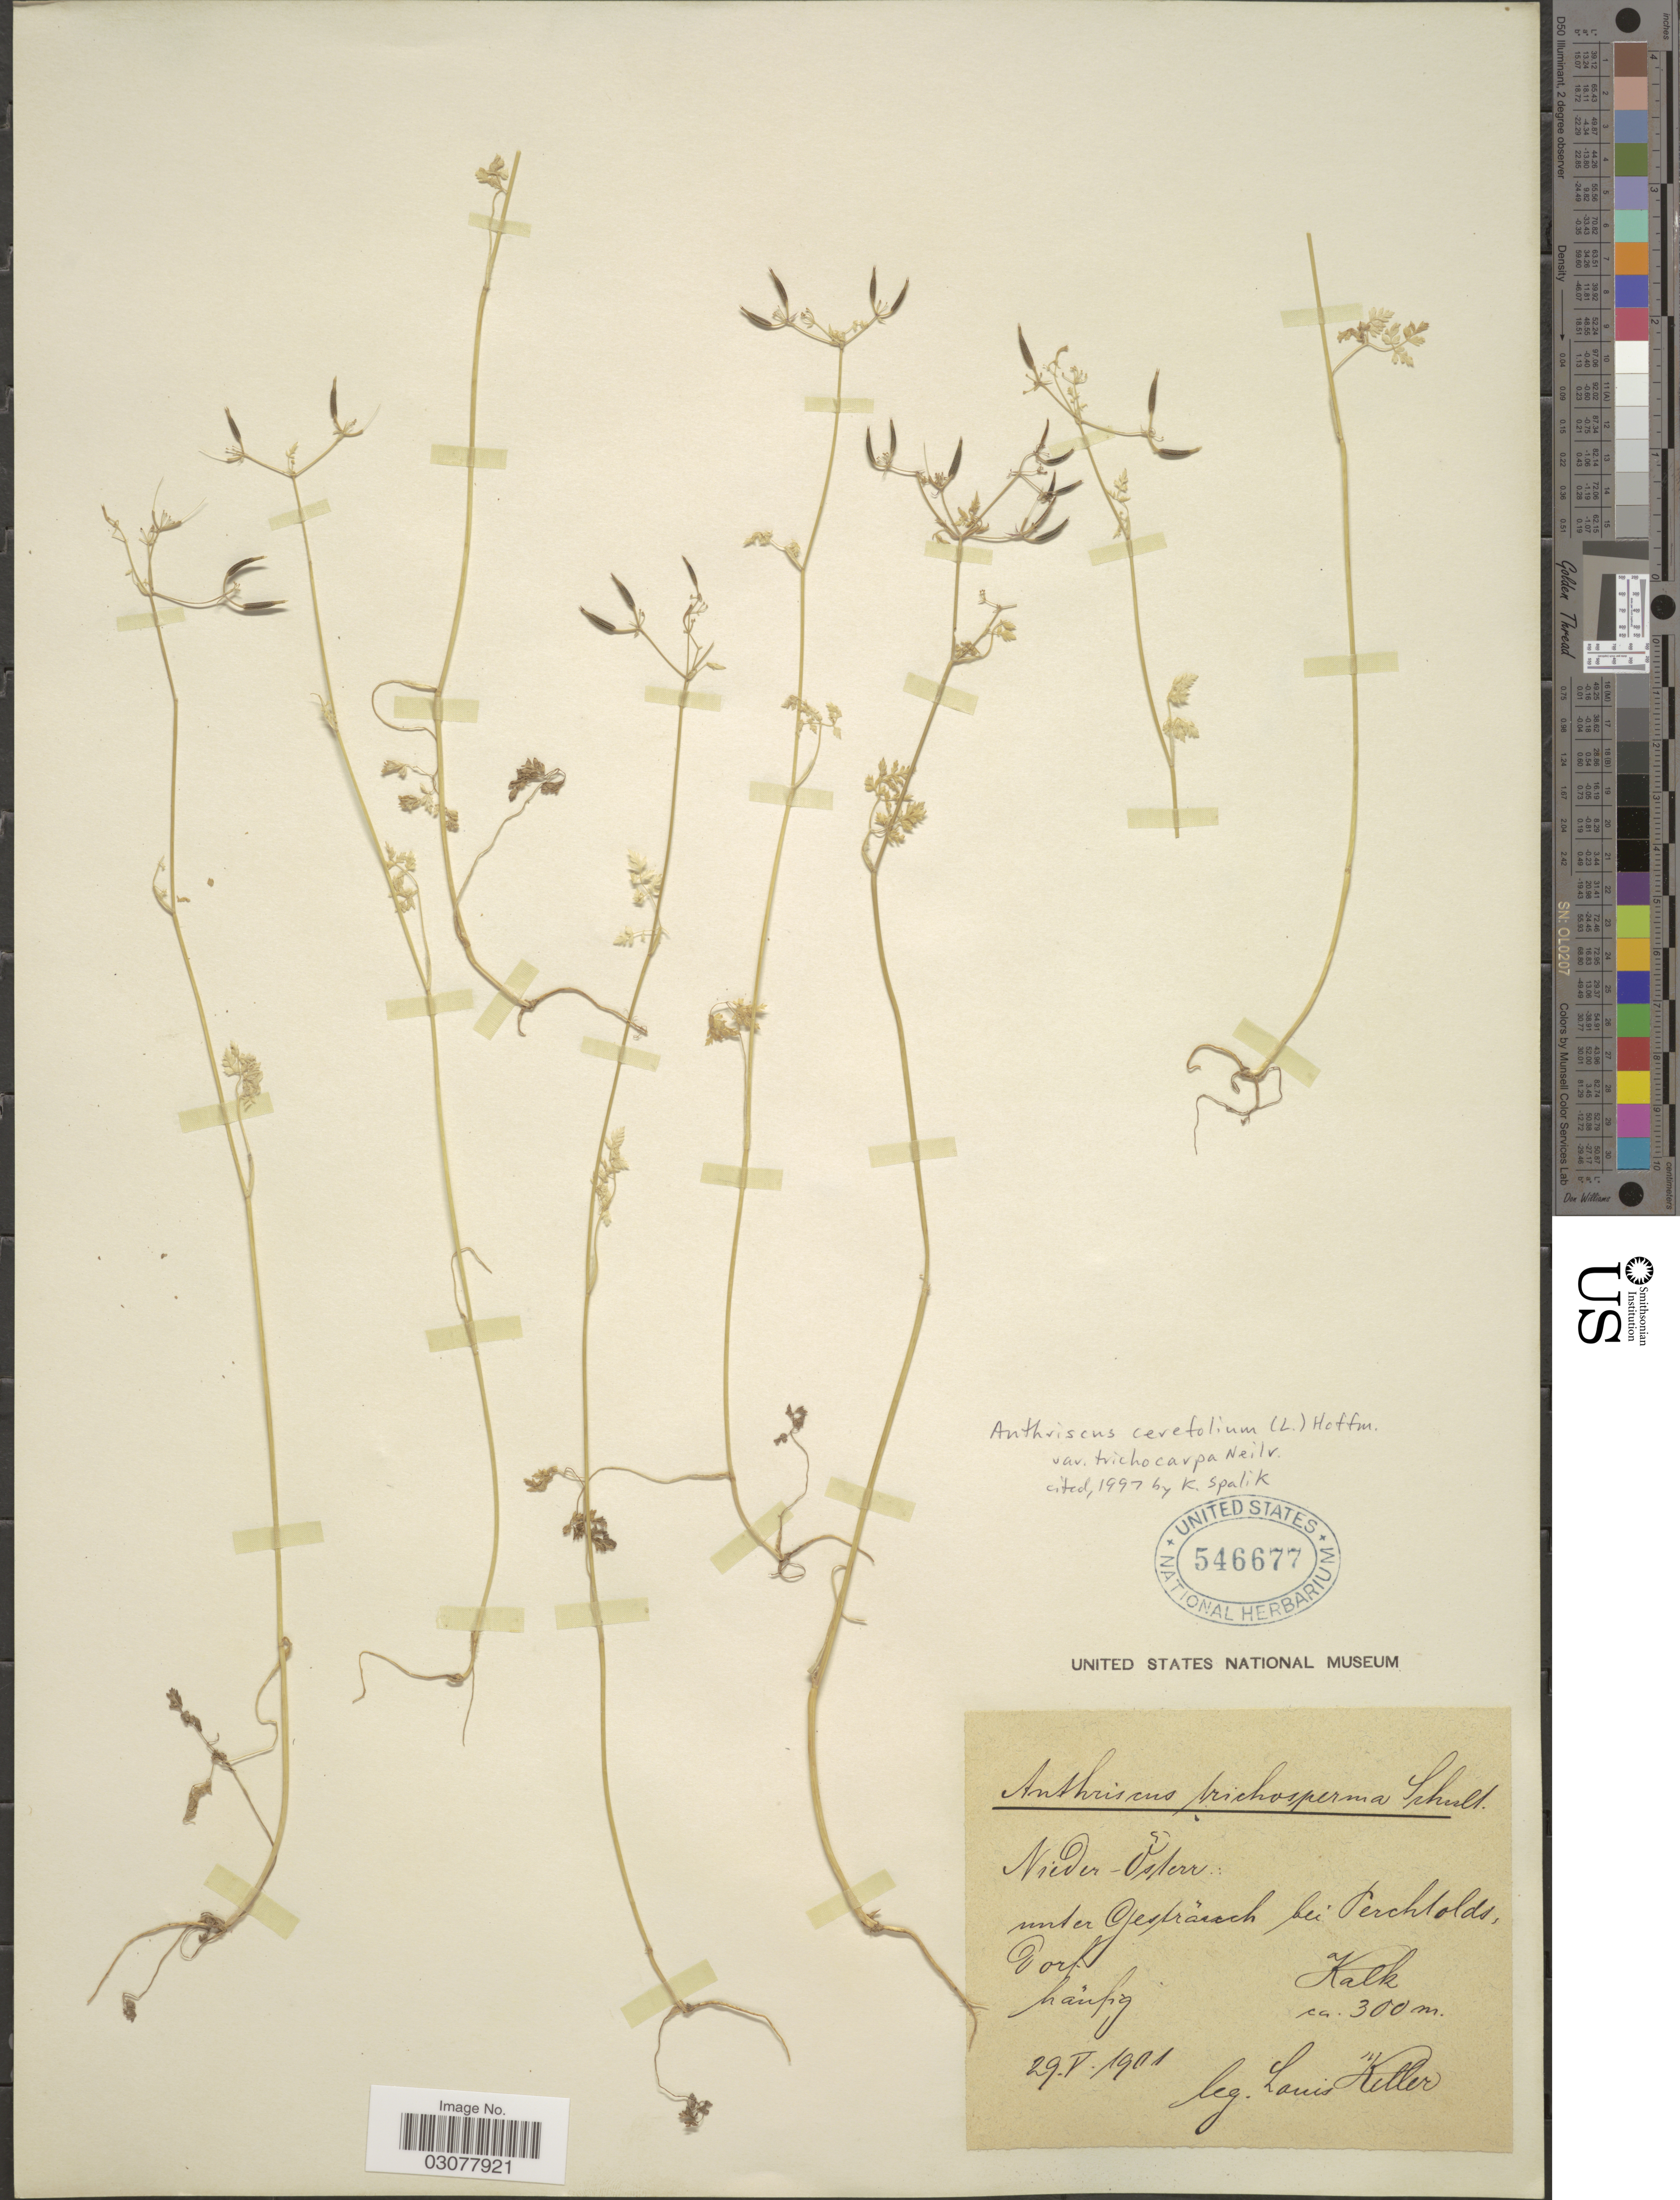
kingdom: Plantae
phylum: Tracheophyta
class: Magnoliopsida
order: Apiales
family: Apiaceae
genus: Anthriscus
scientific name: Anthriscus cerefolium var. trichocarpus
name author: Neilr.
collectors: L. Keller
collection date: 1901-05-29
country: Austria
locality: Nieder - Osterr: unter Gestráuch [interpreted] bei Perchtoldsdorf, Kalk.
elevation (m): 300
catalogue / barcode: US 546677